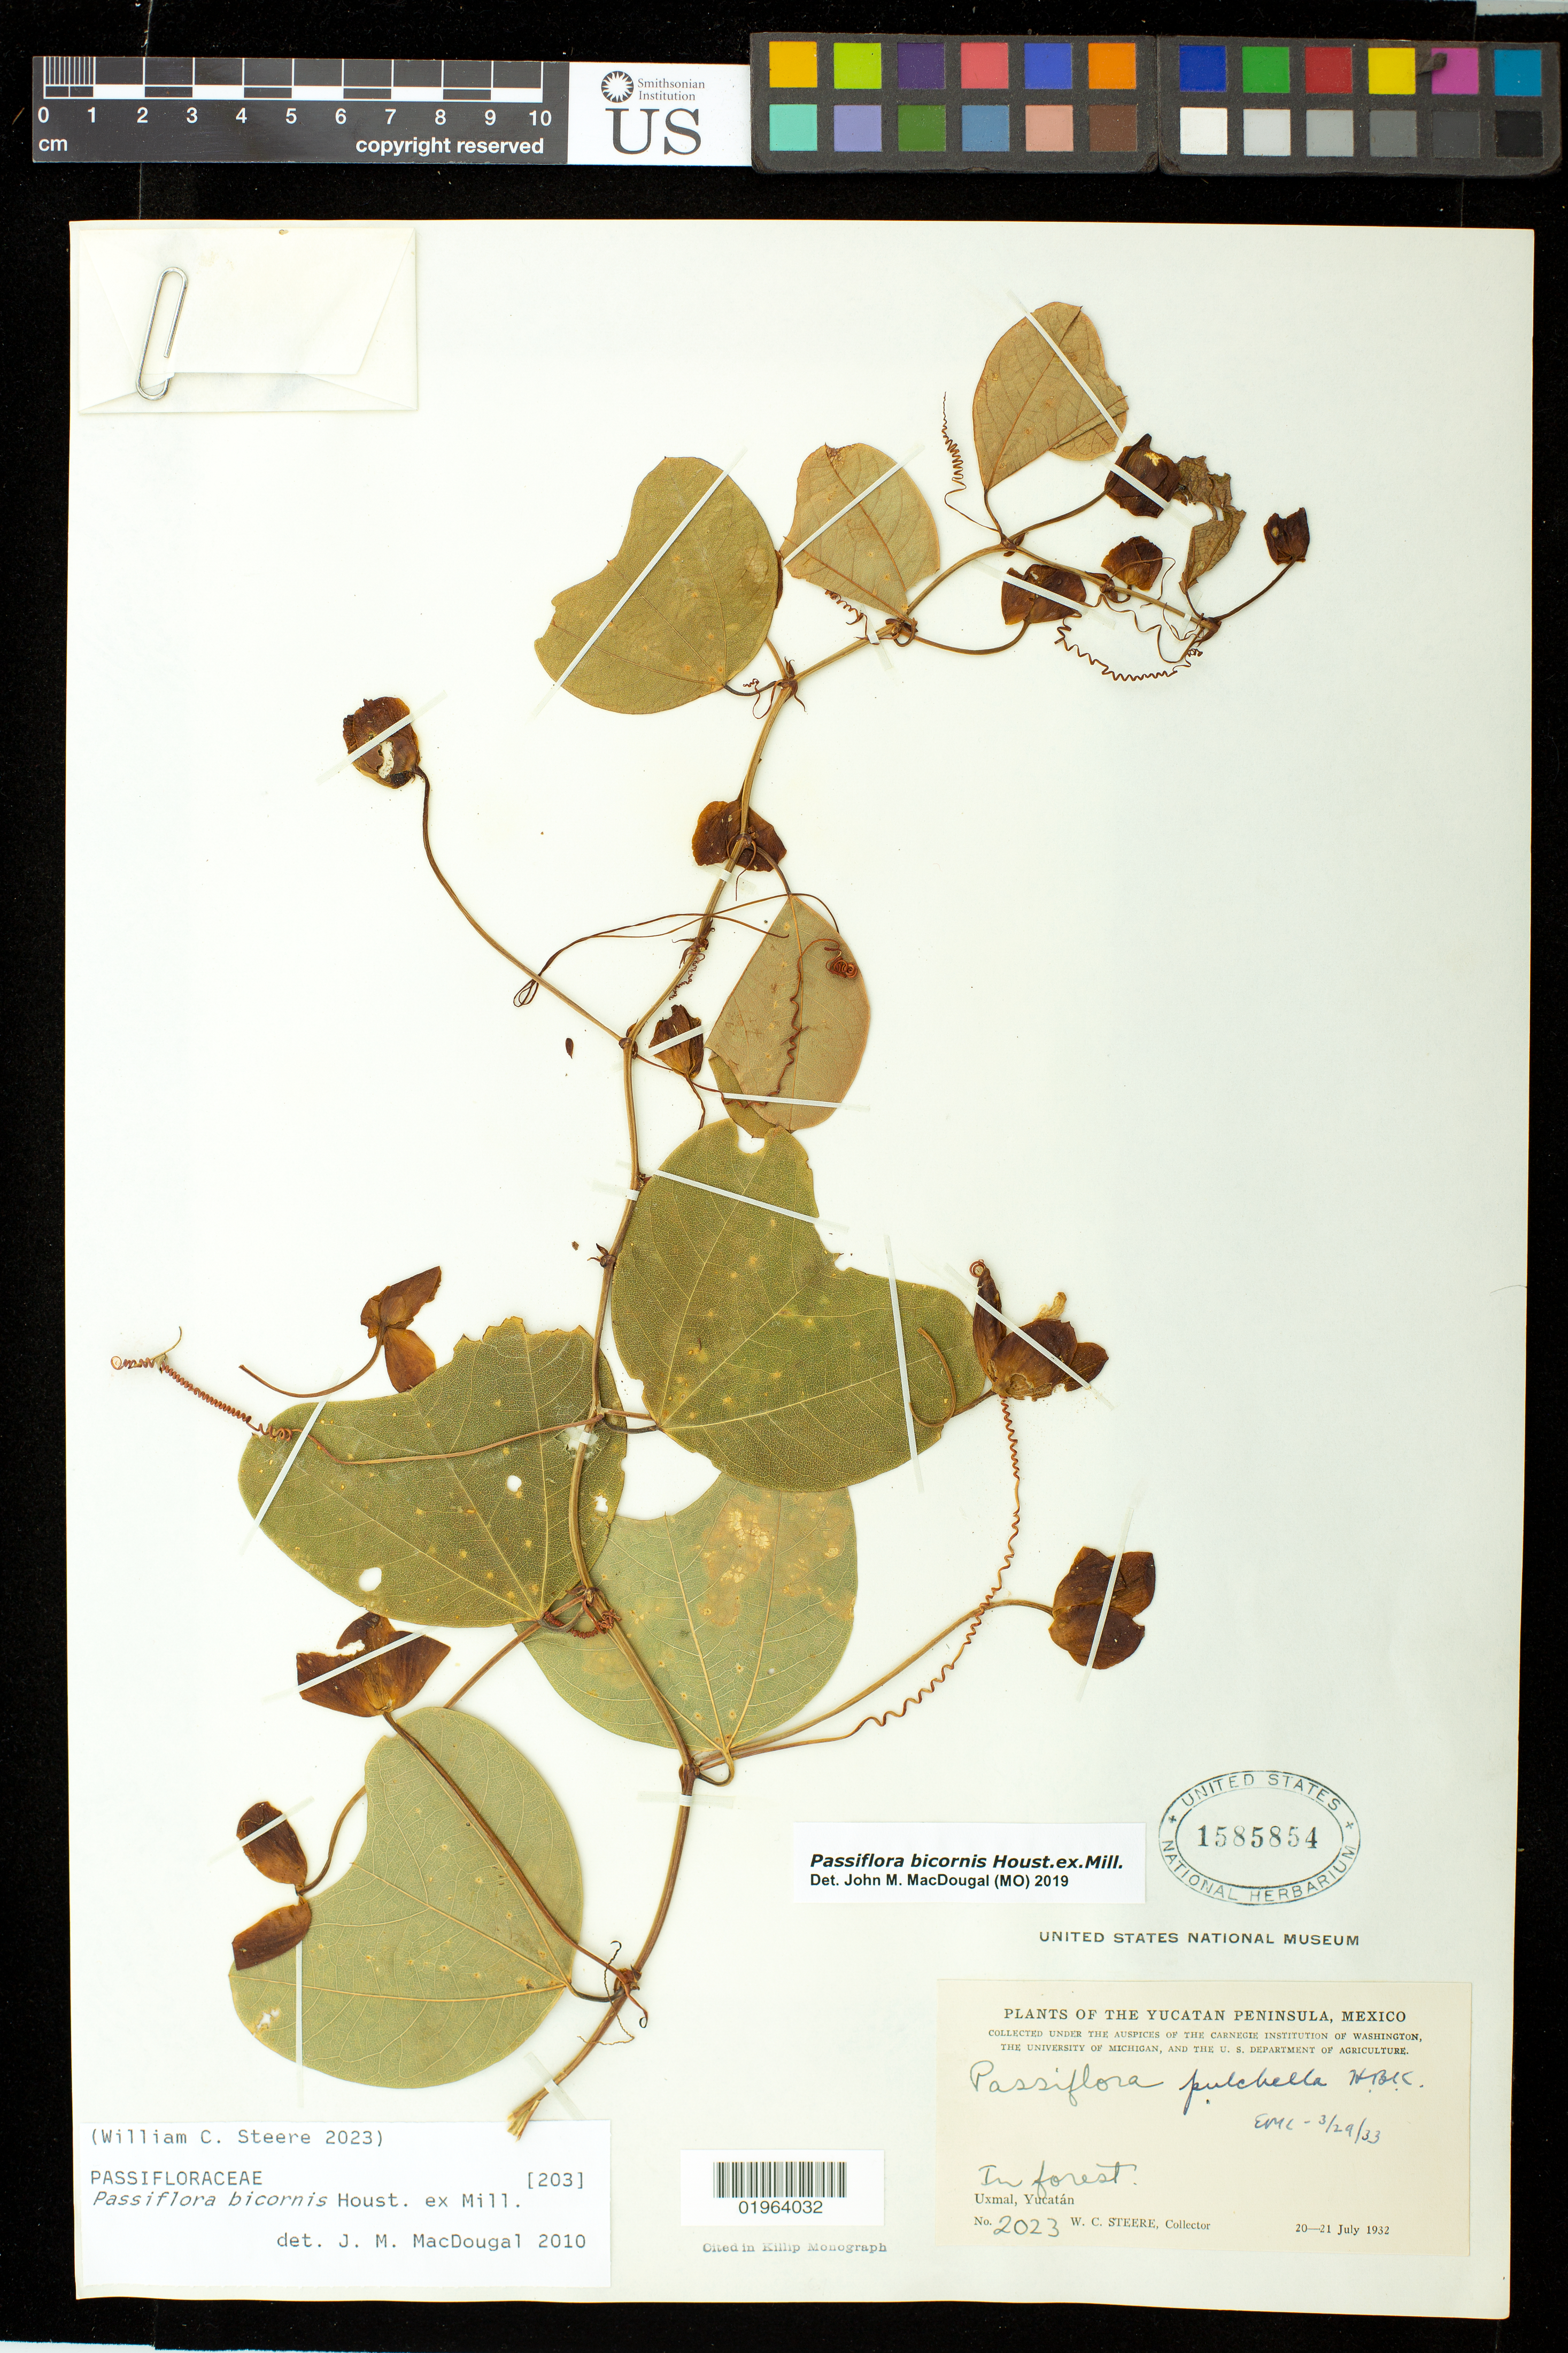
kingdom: Plantae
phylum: Tracheophyta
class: Magnoliopsida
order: Malpighiales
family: Passifloraceae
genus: Passiflora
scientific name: Passiflora bicornis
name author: Houst. ex Mill.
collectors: W. C. Steere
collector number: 2023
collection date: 1932-07-20/1932-07-21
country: Mexico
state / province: Yucatán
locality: Uxmal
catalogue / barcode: US 1585854